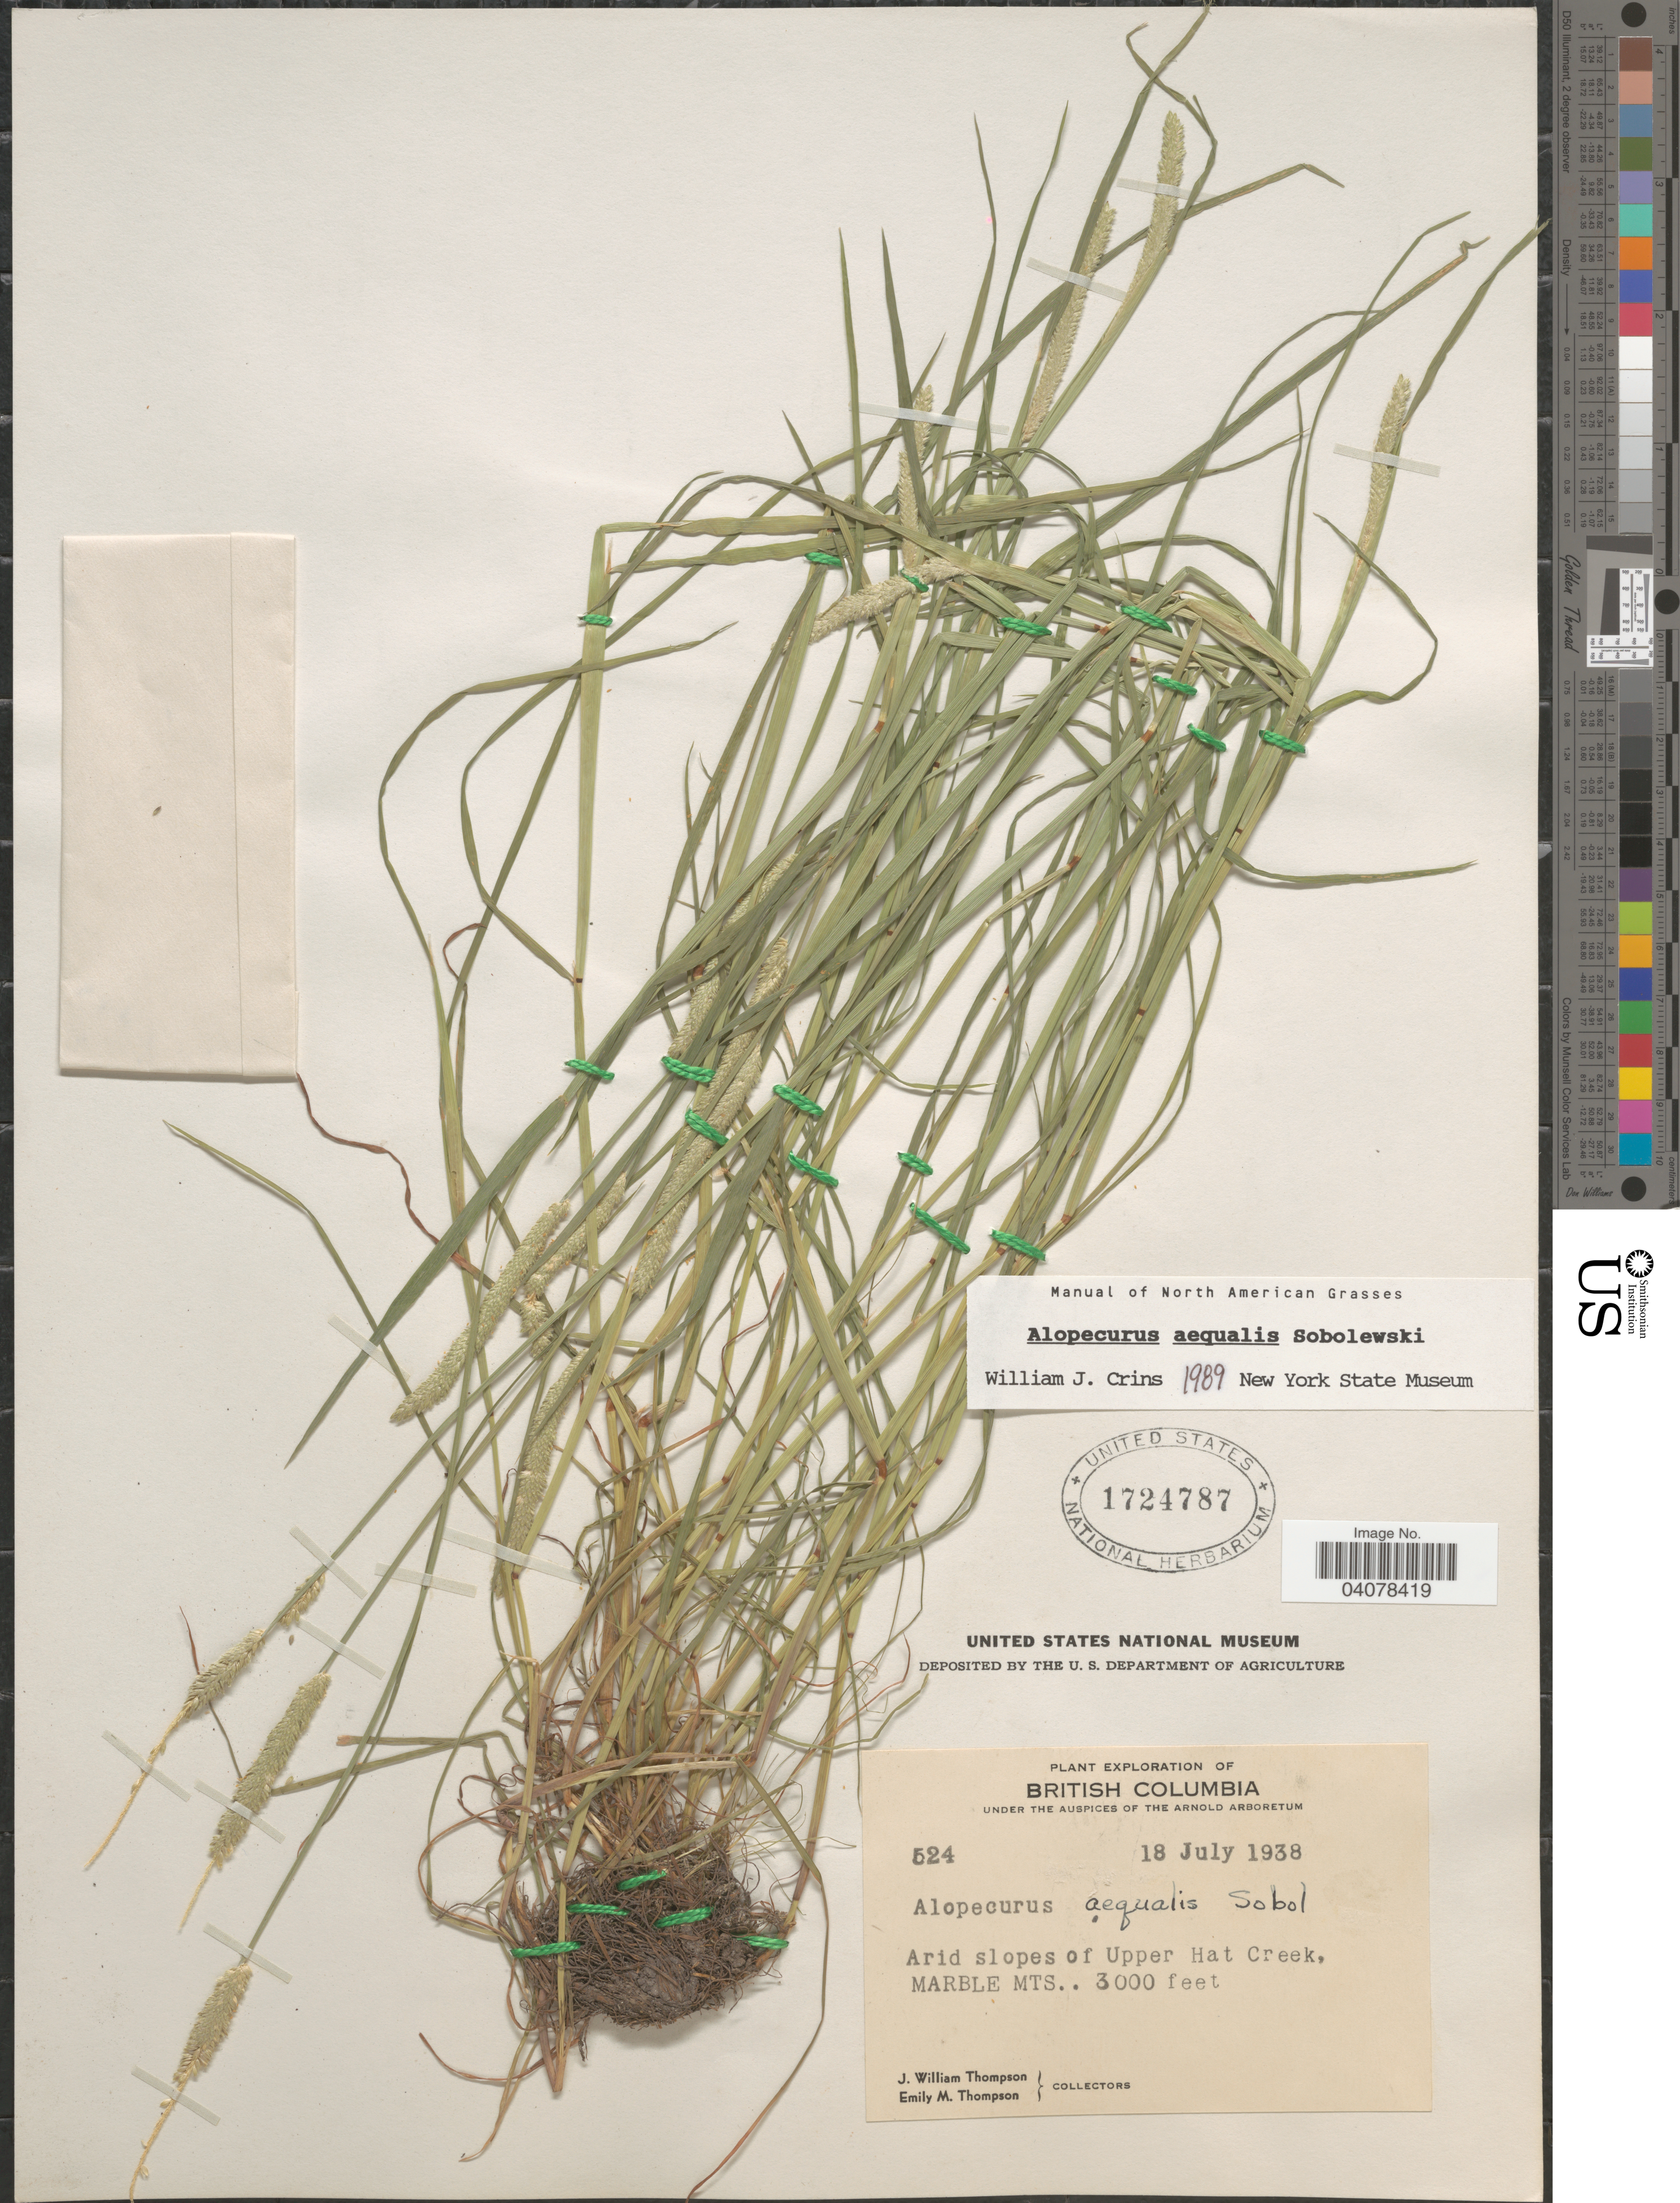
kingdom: Plantae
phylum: Tracheophyta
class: Liliopsida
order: Poales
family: Poaceae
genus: Alopecurus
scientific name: Alopecurus aequalis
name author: Sobol.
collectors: J. W. Thompson & E. M. Thompson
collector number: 524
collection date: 1938-07-18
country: Canada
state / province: British Columbia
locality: Plant Exploration of British Colombia. Arid slopes of Upper Hat Creek, Marble Mts.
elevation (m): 914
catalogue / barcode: US 1724787